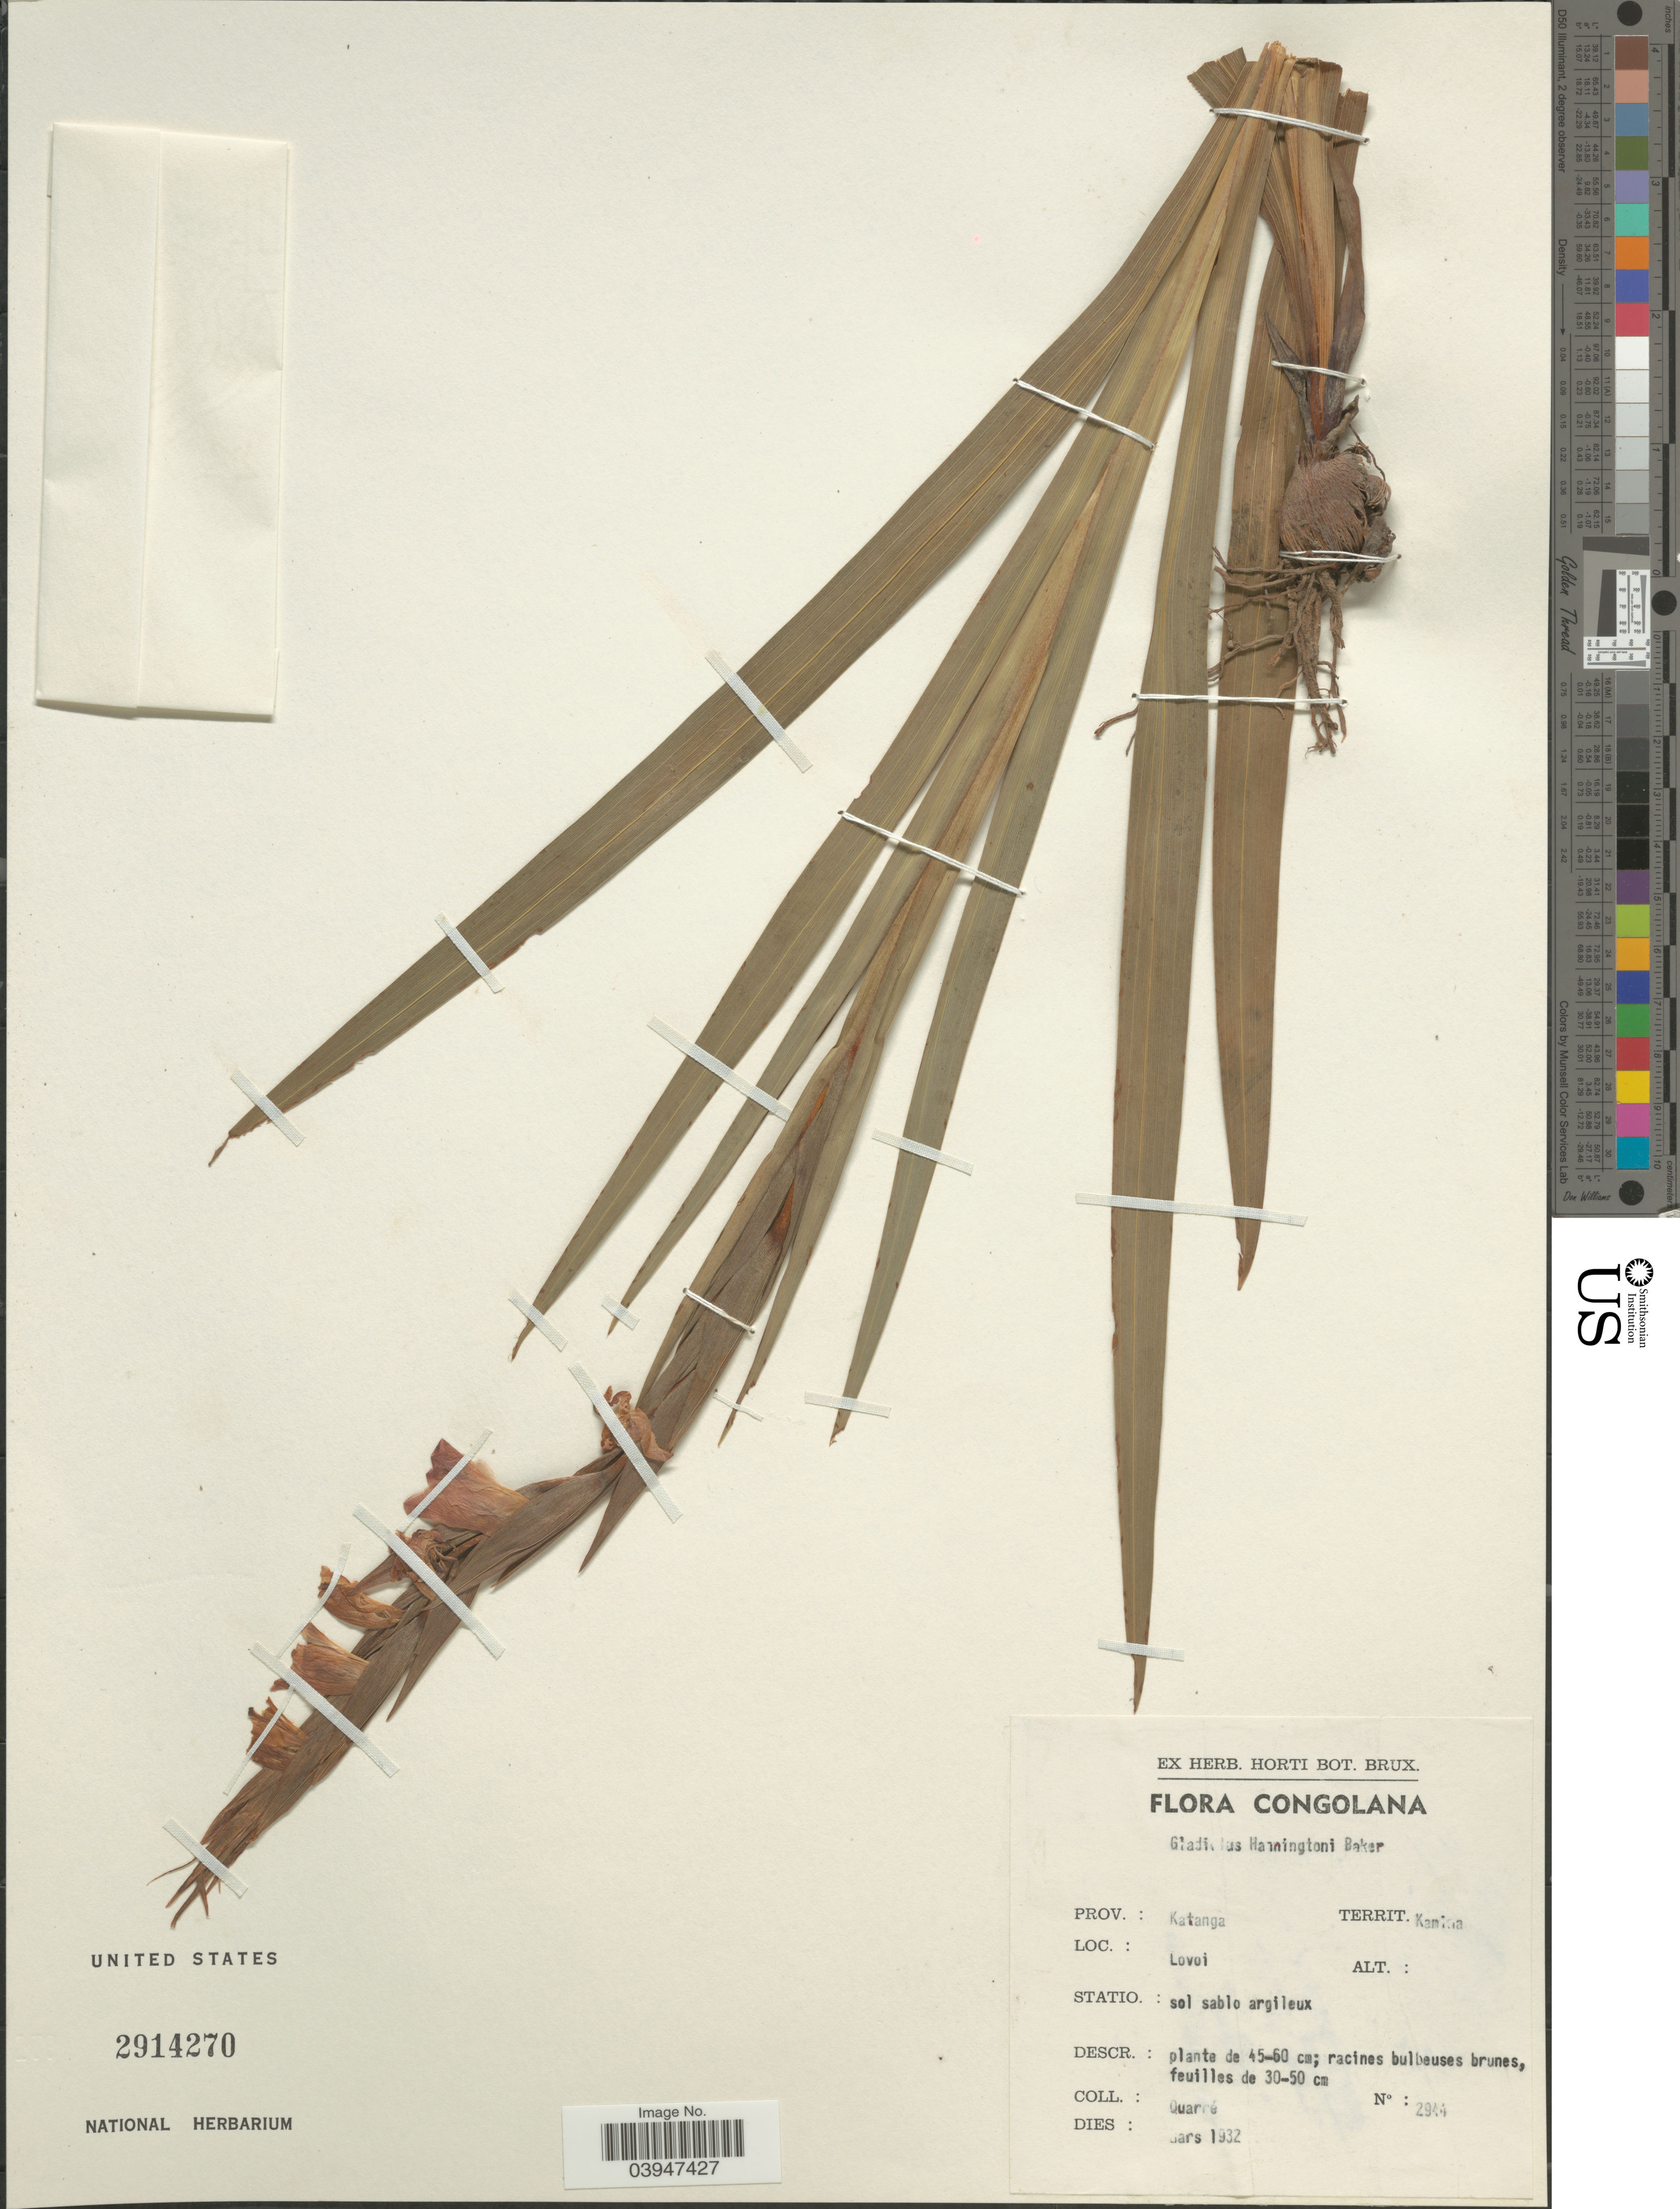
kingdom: Plantae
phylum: Tracheophyta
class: Liliopsida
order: Asparagales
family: Iridaceae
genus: Gladiolus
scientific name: Gladiolus hanningtonii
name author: Baker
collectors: -. Quarre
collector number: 2944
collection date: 1932-03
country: Congo, Democratic Republic of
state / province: Haut-Lomami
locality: Territ. Kamina. Lovoi. Statio: sol sablo argileux.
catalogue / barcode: US 2914270